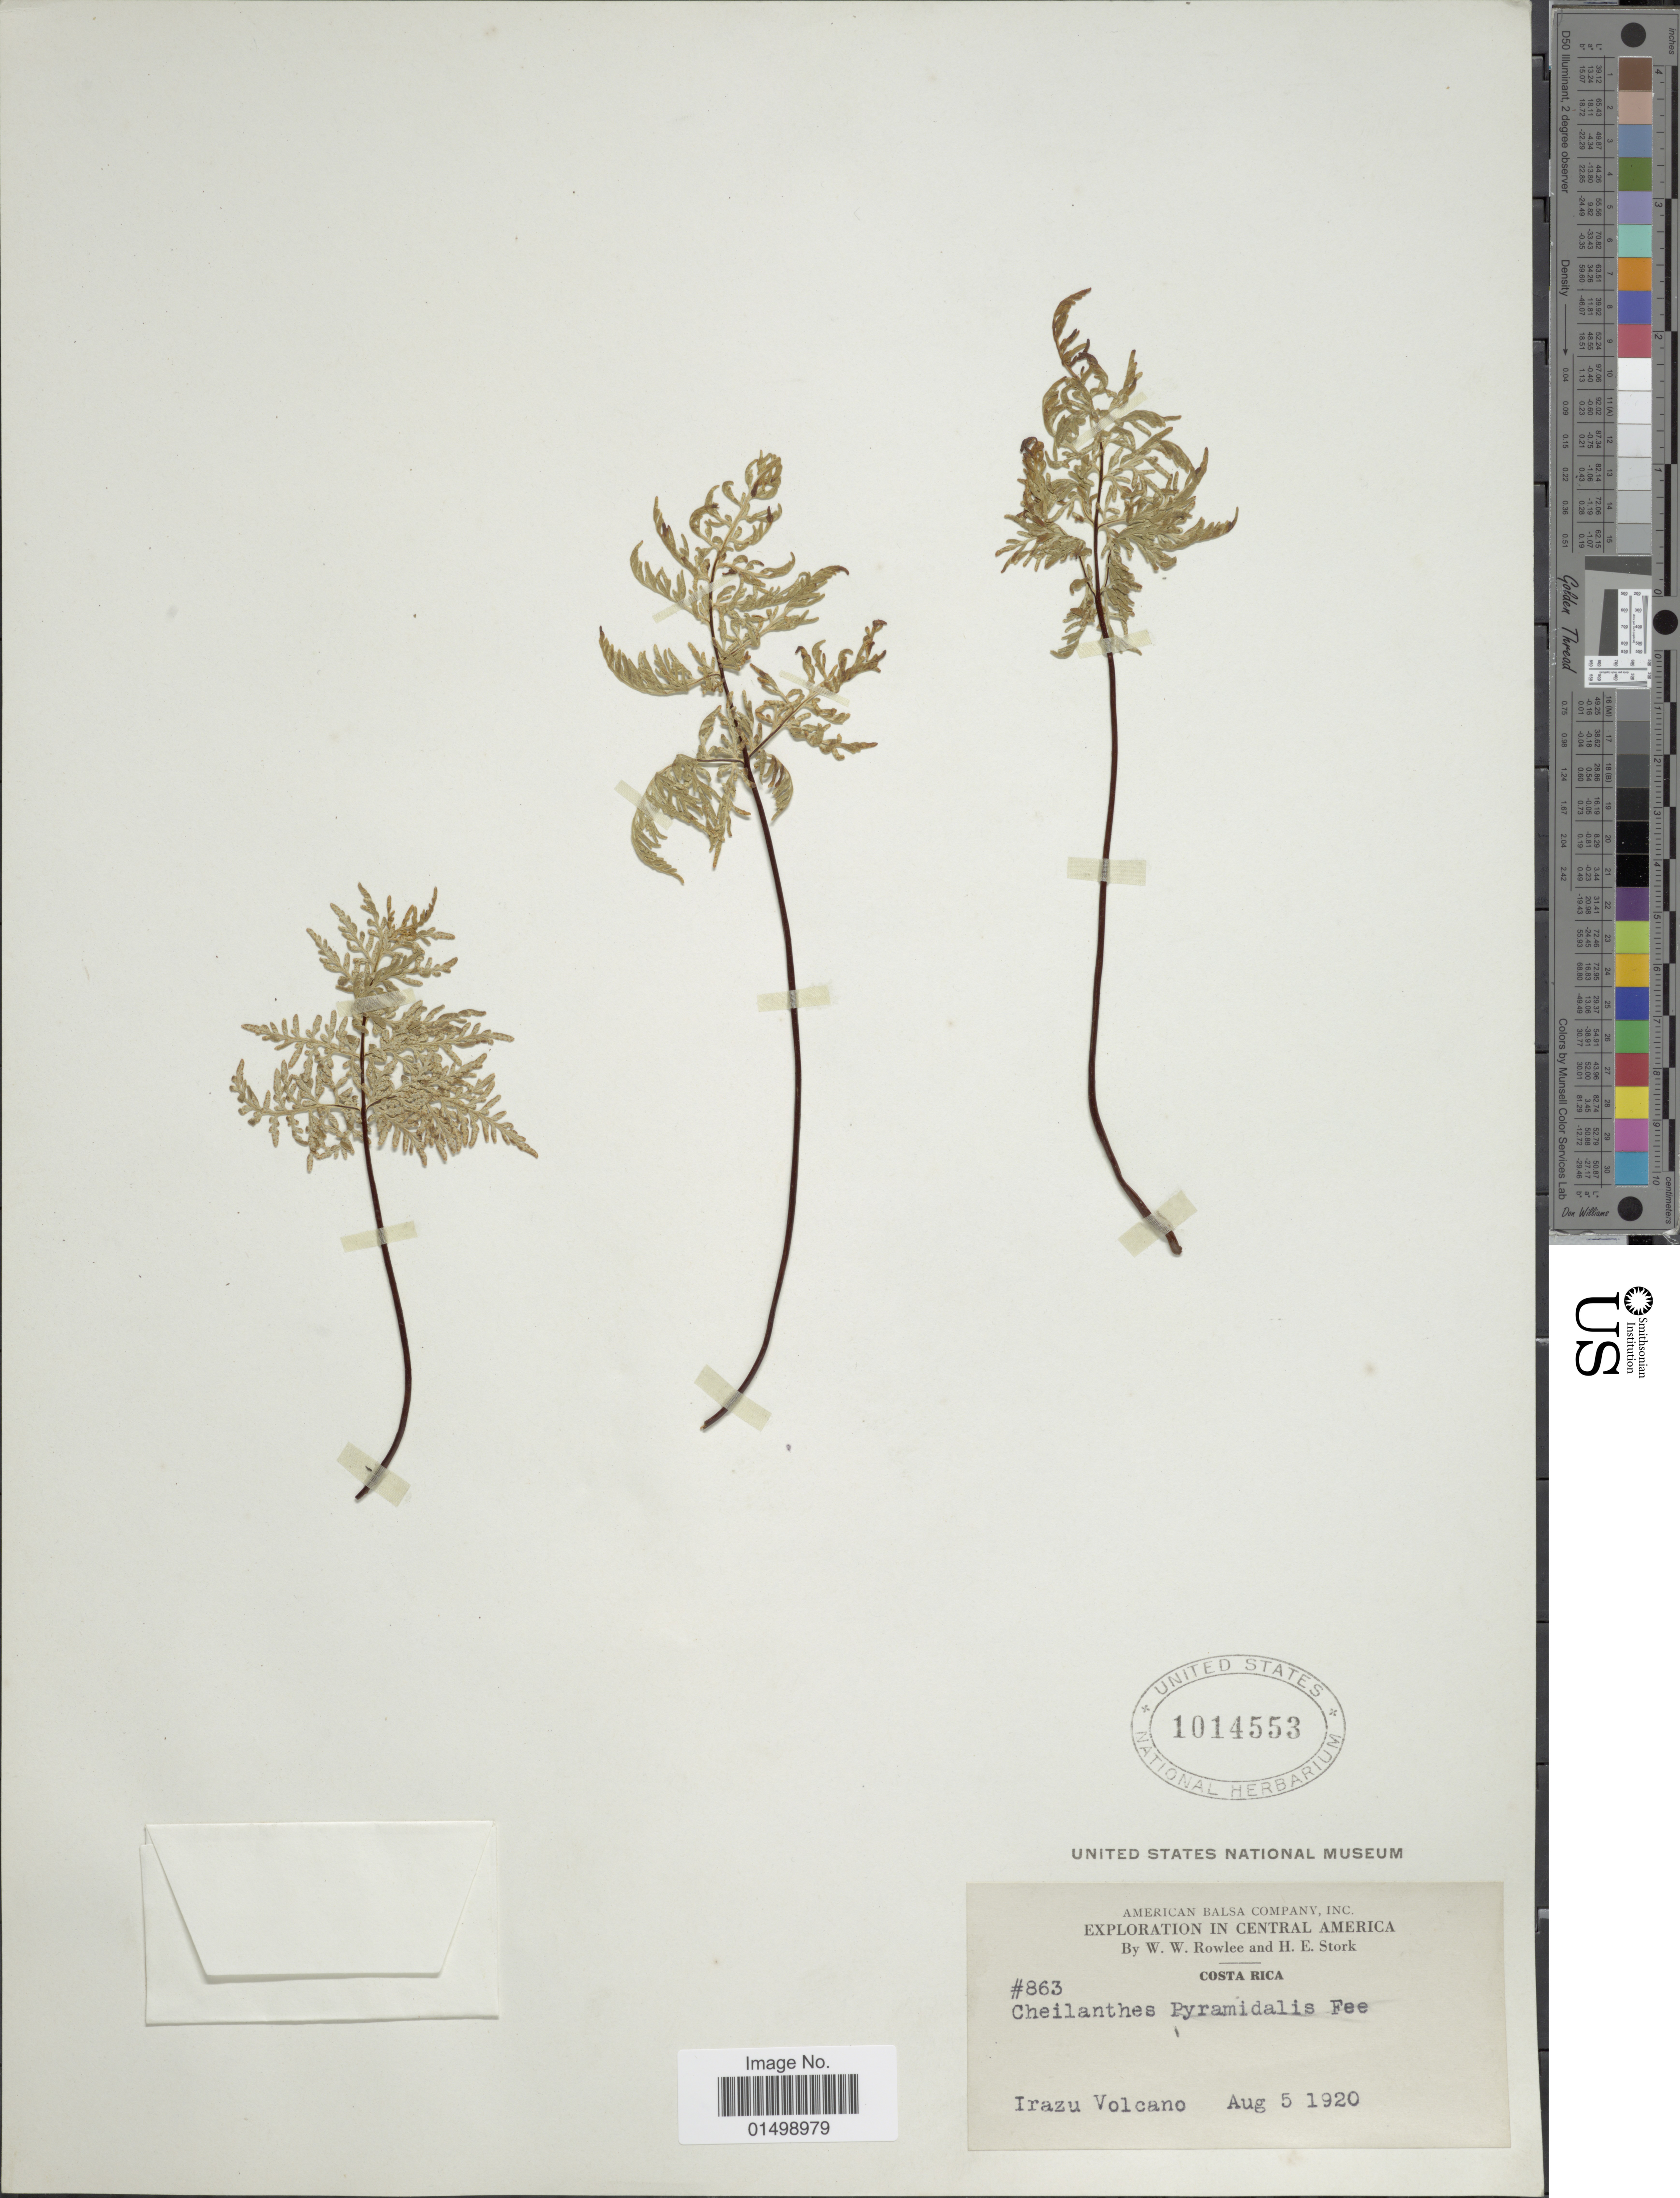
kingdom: Plantae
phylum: Tracheophyta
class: Polypodiopsida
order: Polypodiales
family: Pteridaceae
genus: Cheilanthes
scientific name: Cheilanthes pyramidalis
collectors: W. W. Rowlee & H. E. Stork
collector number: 863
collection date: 1920-08-05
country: Costa Rica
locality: Irazu Volcano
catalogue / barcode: US 1014553